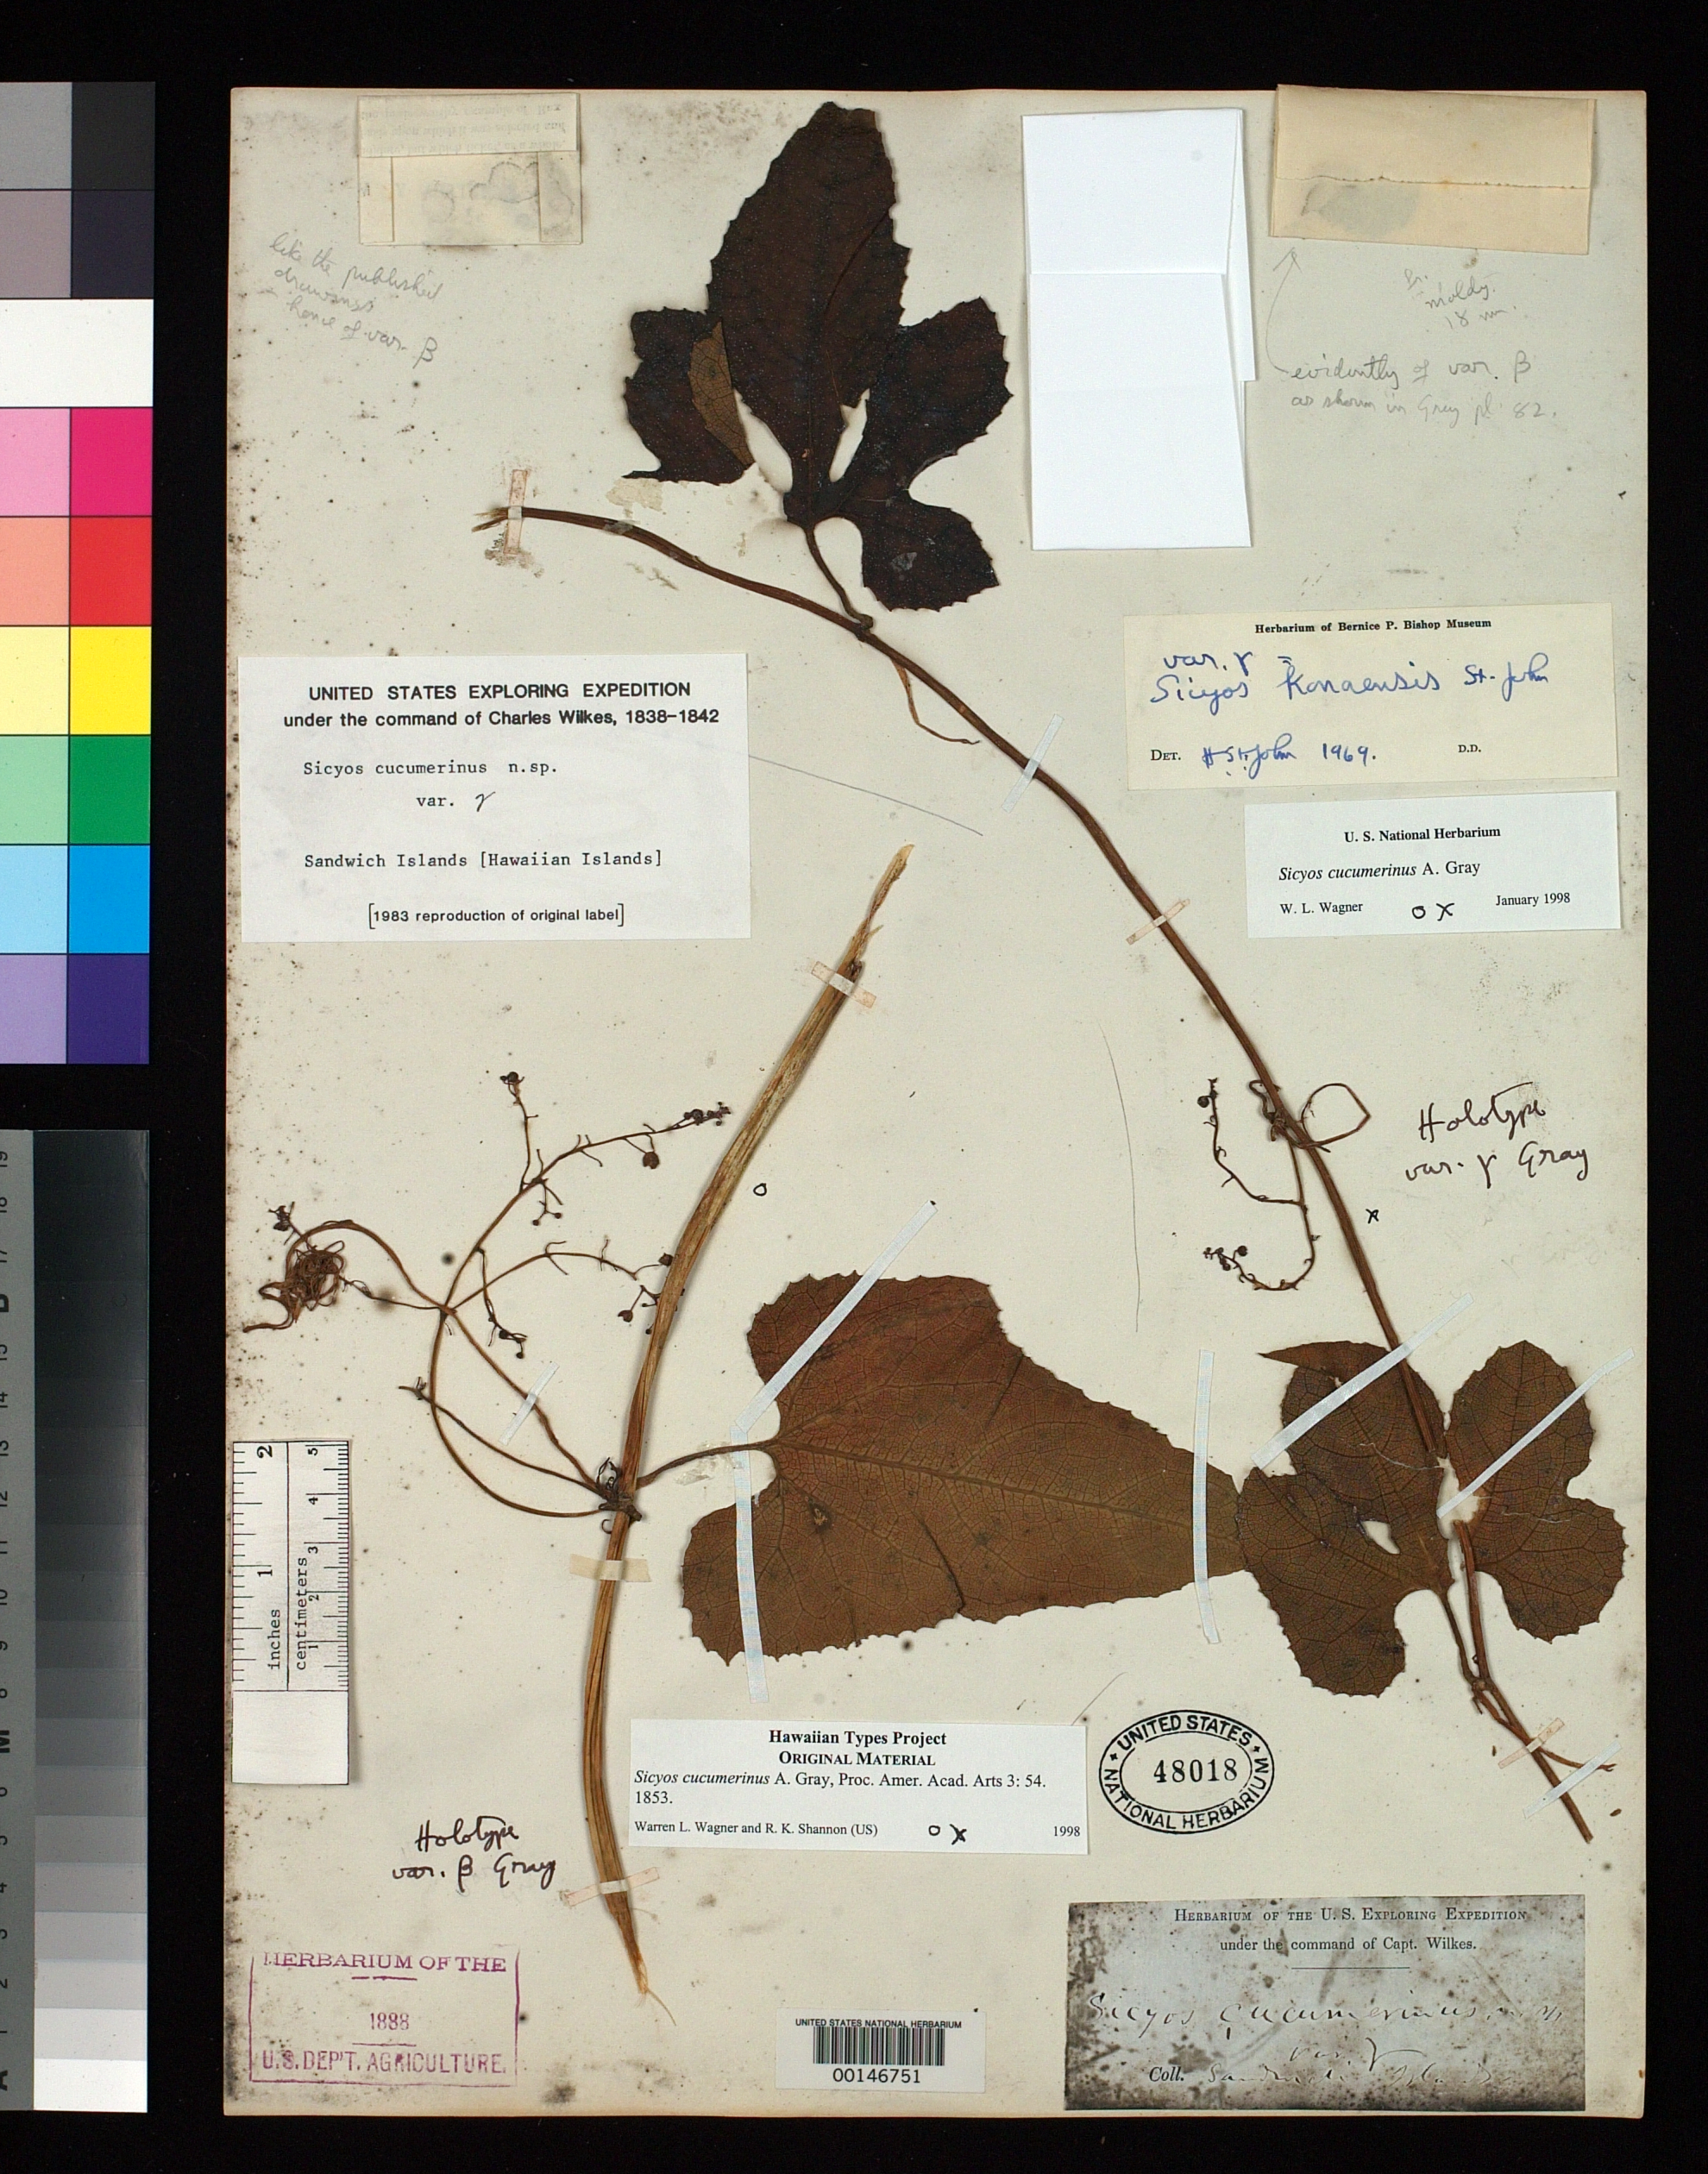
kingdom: Plantae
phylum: Tracheophyta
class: Magnoliopsida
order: Cucurbitales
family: Cucurbitaceae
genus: Sicyos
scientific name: Sicyos debilis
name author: Cogn. in Kuntze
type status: Type Collection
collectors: C.E.O. Kuntze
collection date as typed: Apr 1892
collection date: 1892-04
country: Bolivia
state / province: Cochabamba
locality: Tunari.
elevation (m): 2600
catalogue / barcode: US 702137